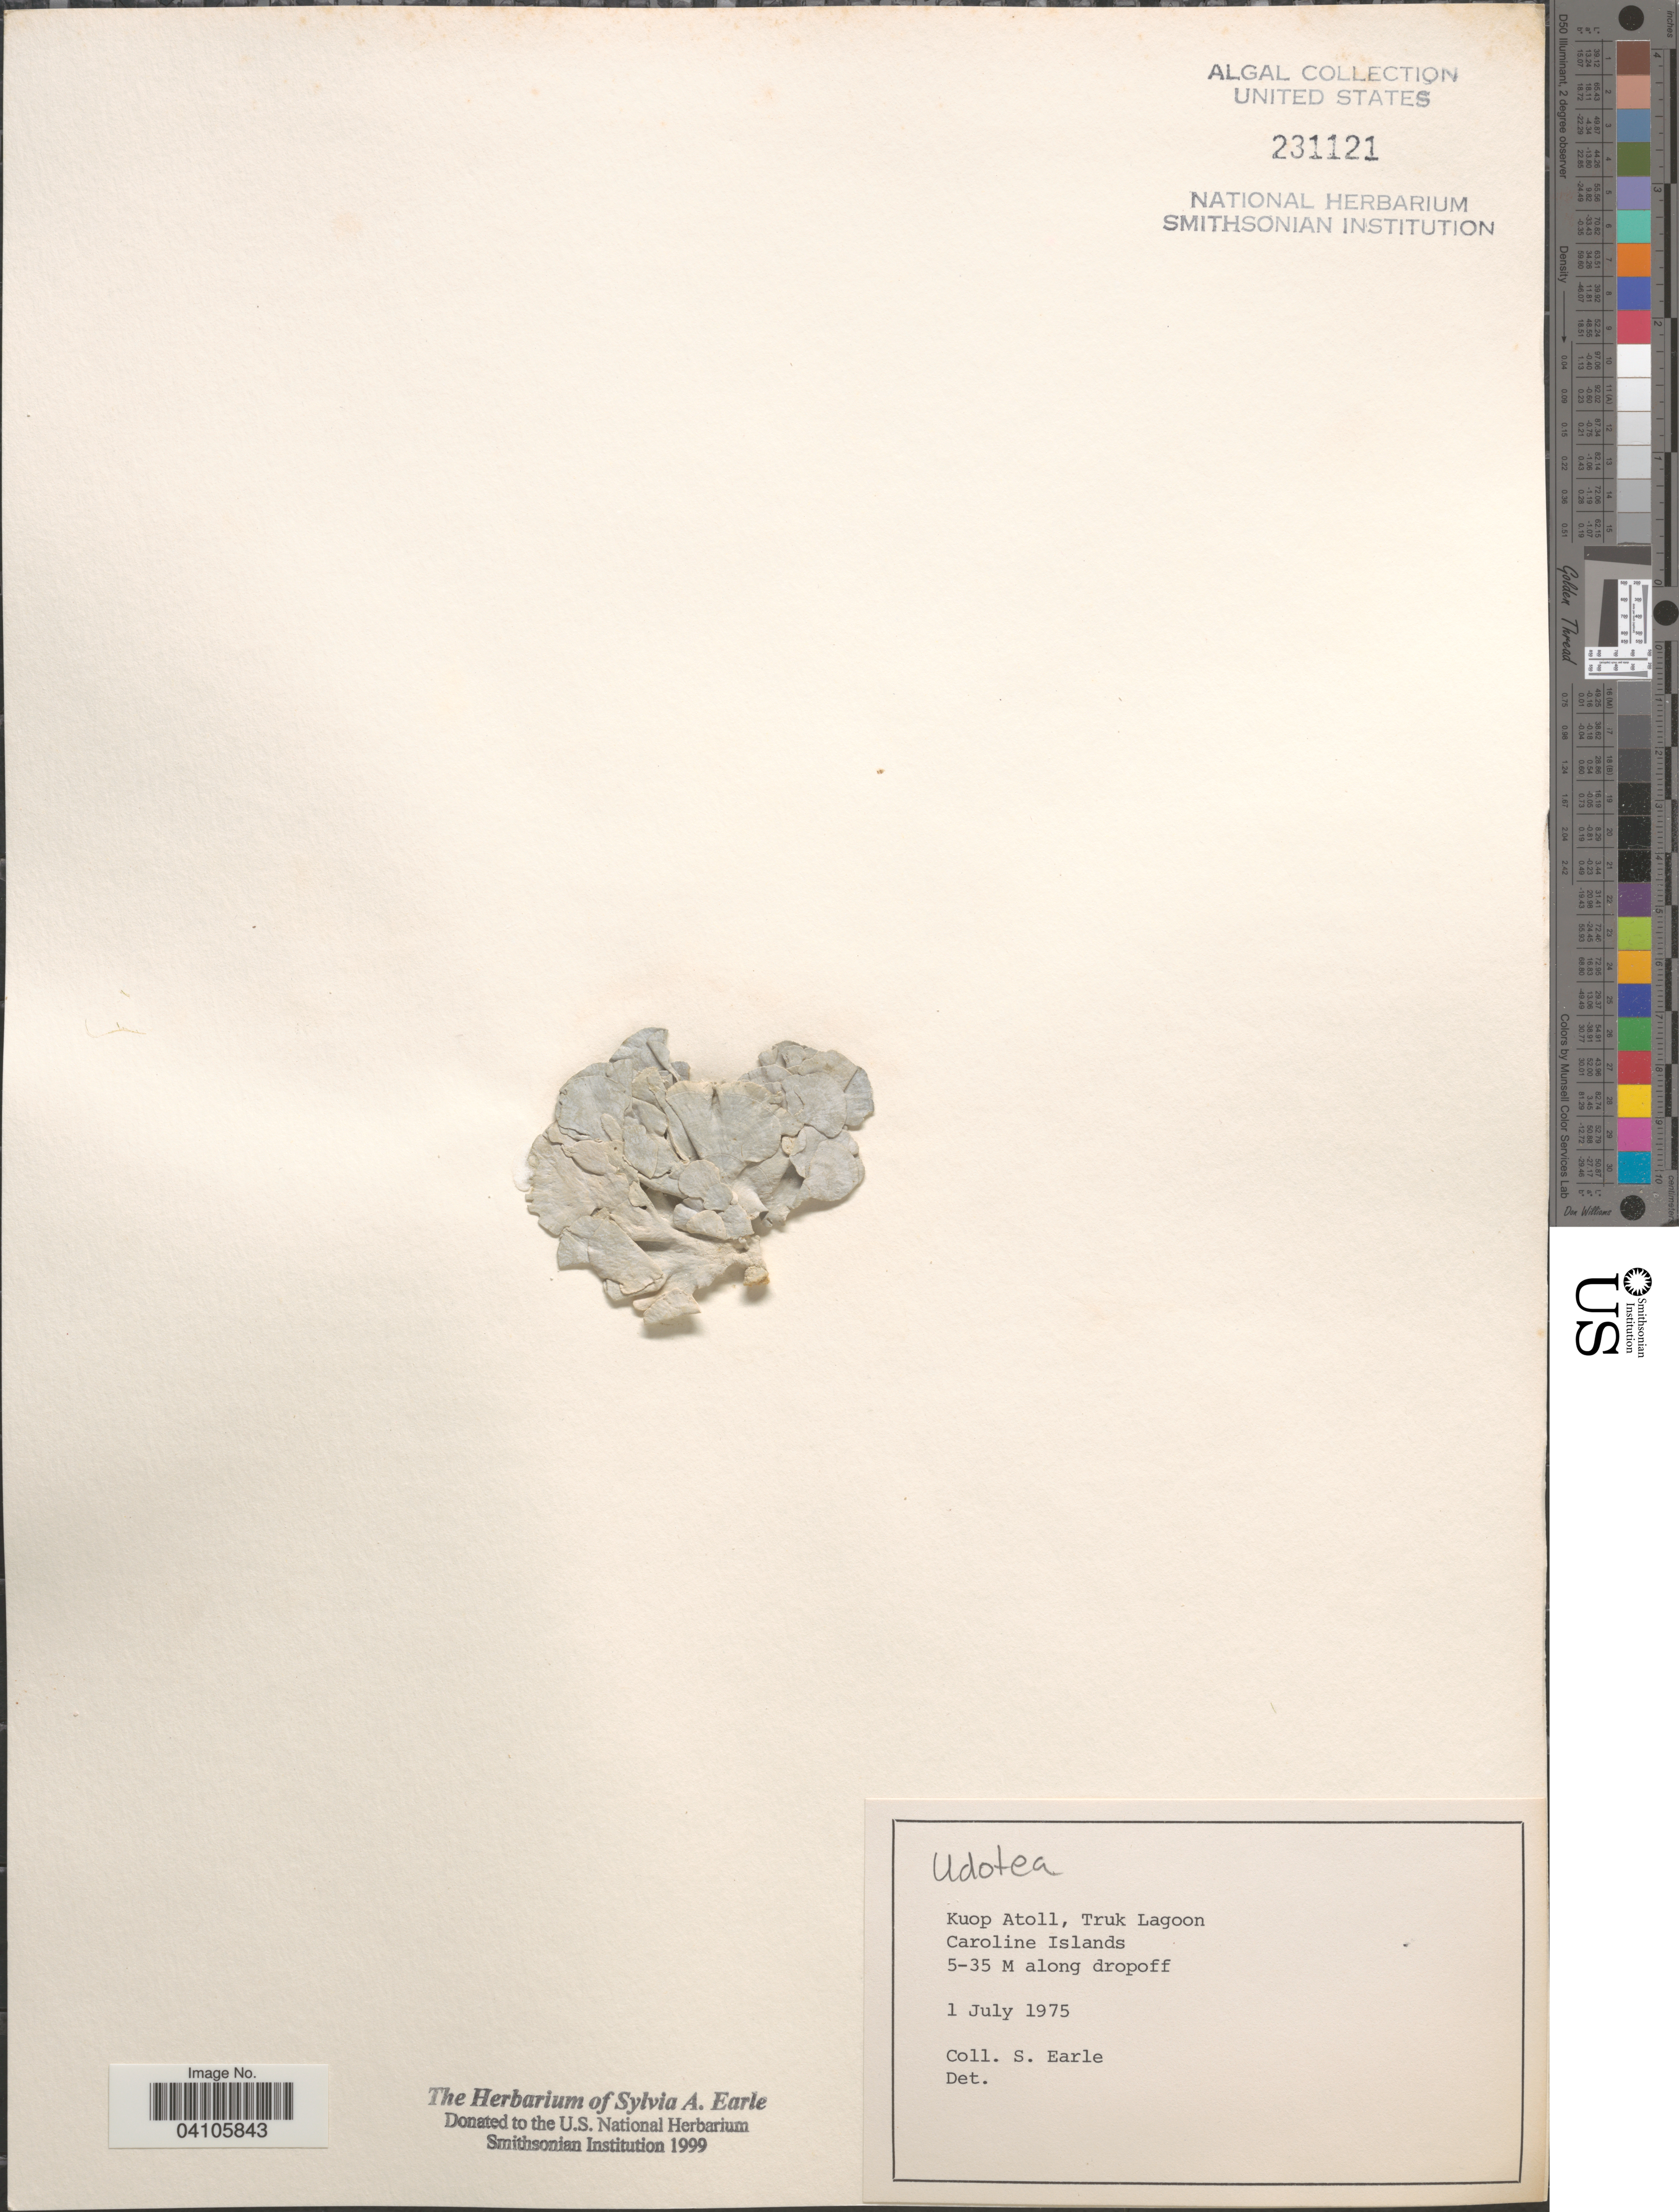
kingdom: Plantae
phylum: Chlorophyta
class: Ulvophyceae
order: Bryopsidales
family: Udoteaceae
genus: Udotea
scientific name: Udotea sp.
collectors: S. A. Earle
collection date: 1975-07-01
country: Micronesia, Federated States of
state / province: Truk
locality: Kuop Atoll, Truk Lagoon. Caroline Islands.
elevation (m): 5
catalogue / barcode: US 231121